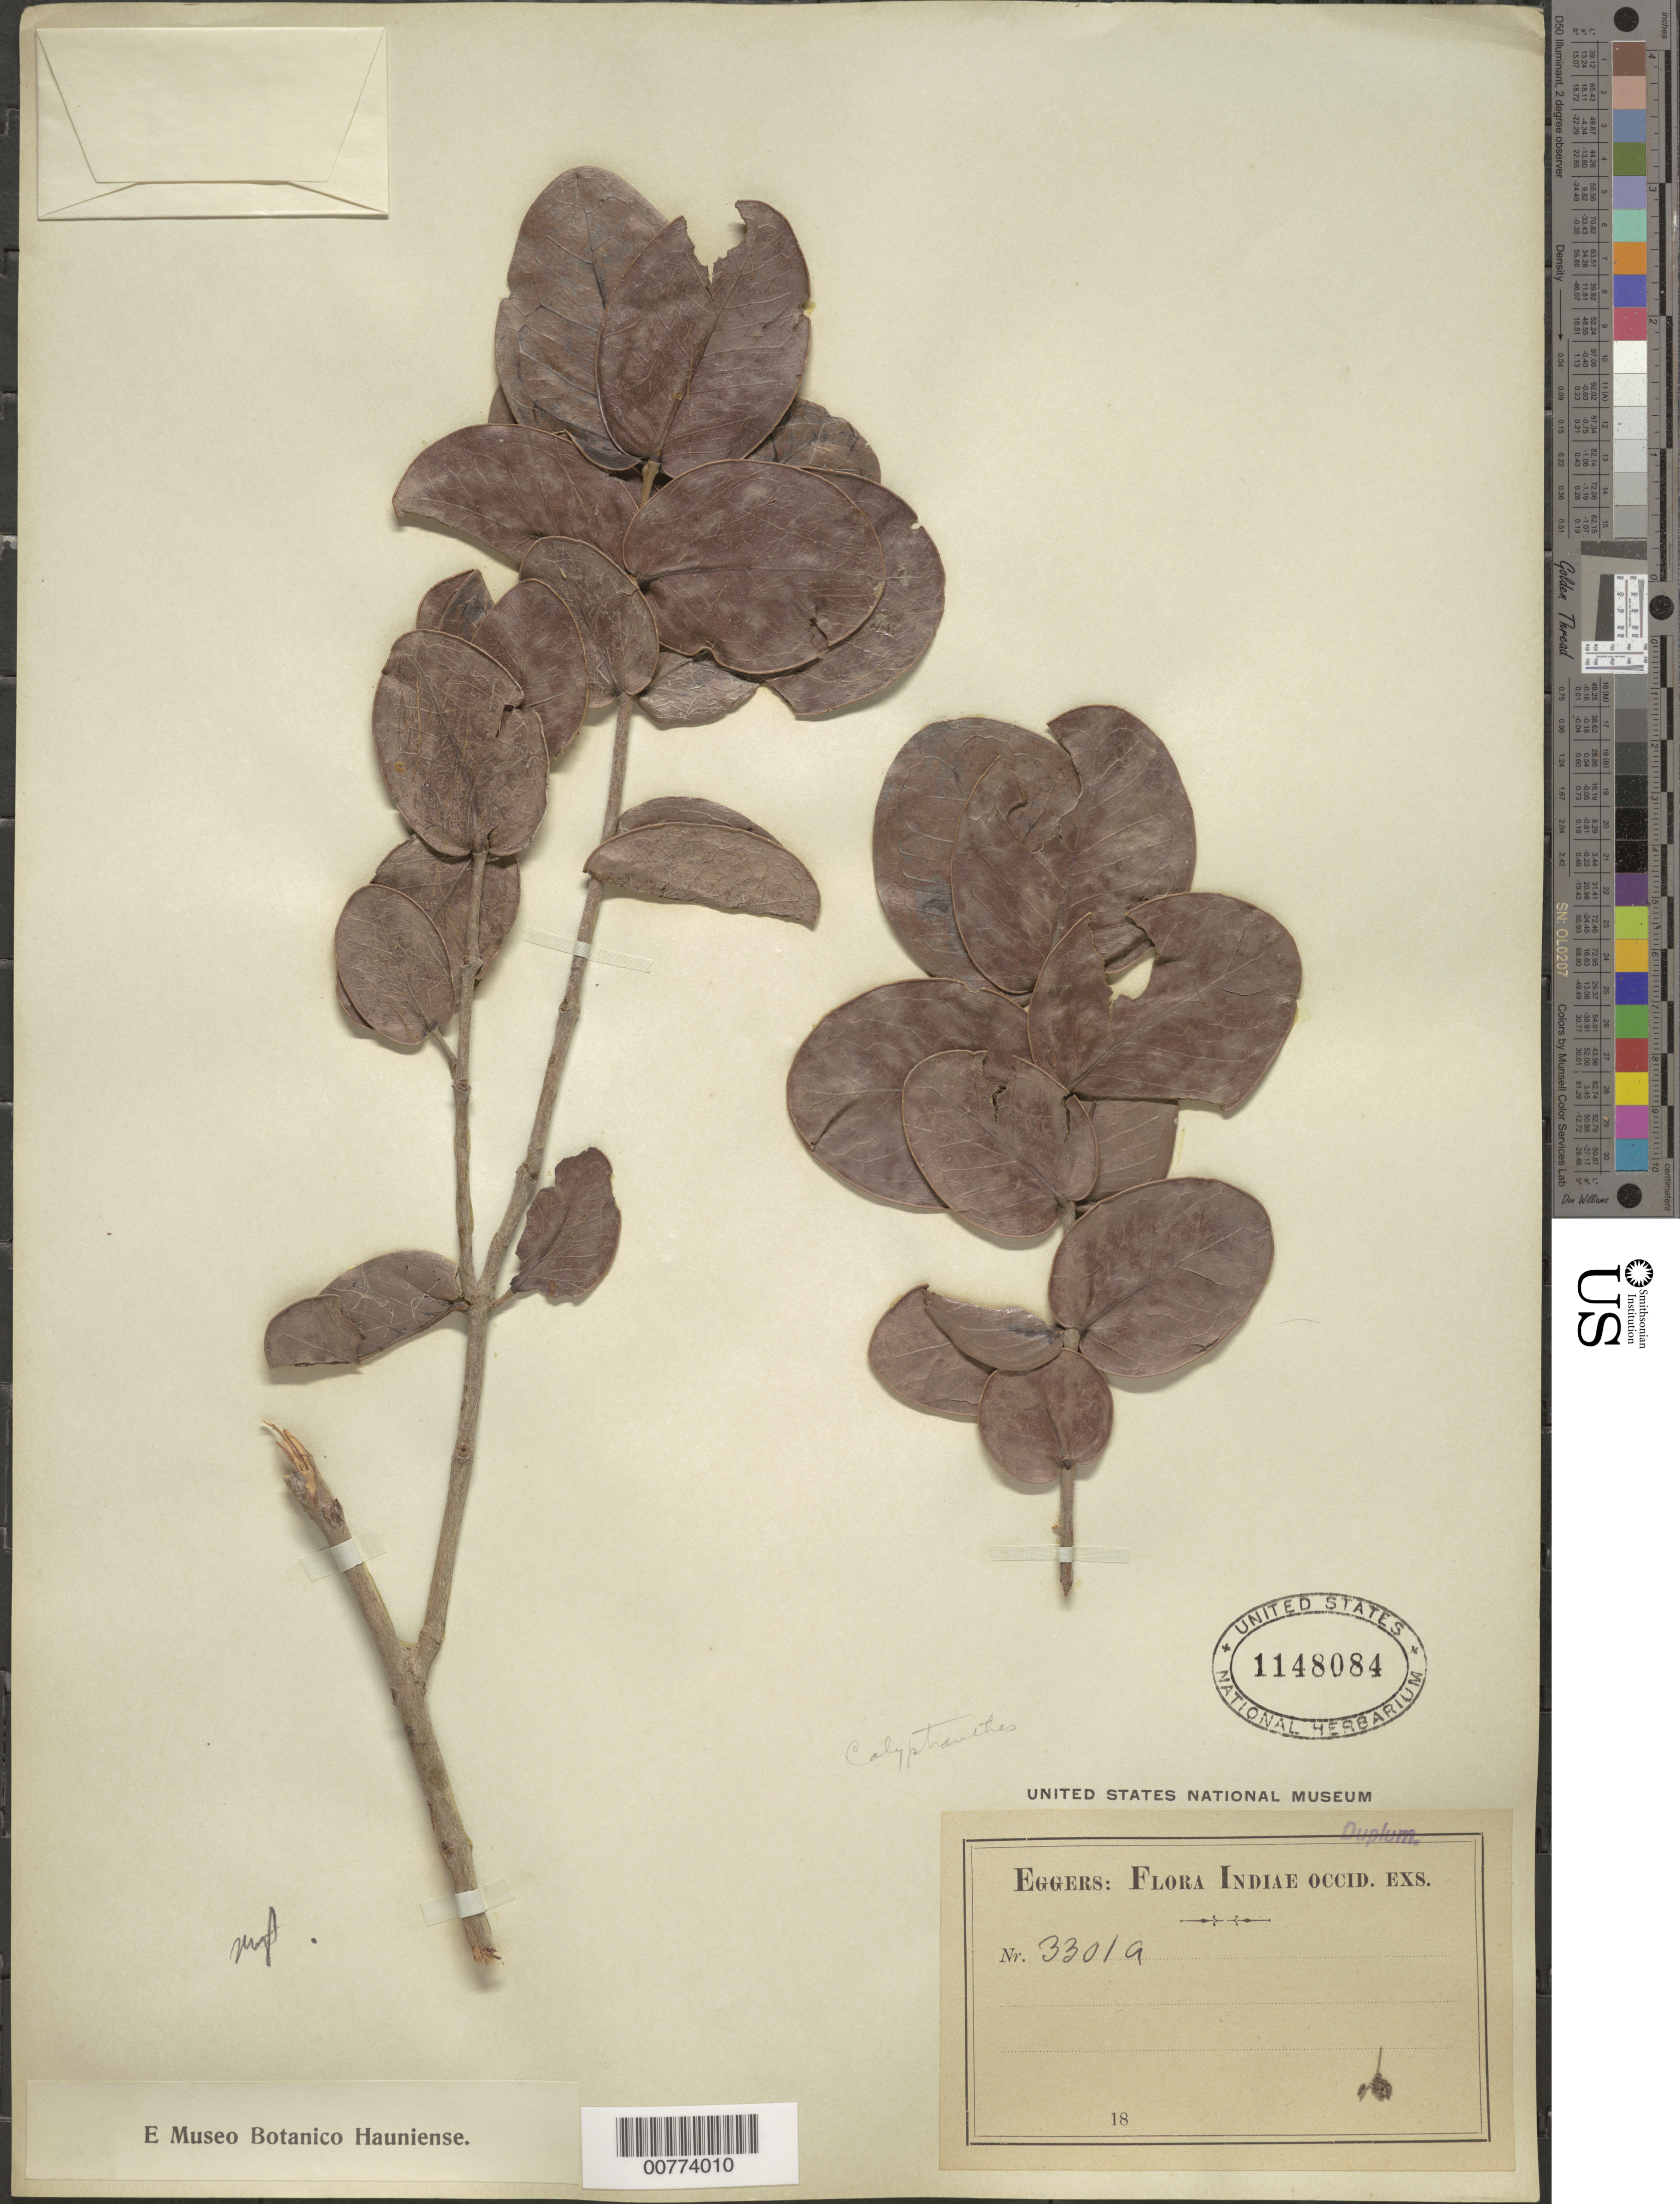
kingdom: Plantae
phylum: Tracheophyta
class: Magnoliopsida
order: Myrtales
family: Myrtaceae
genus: Eugenia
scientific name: Eugenia stirpiflora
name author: (O. Berg) Krug & Urb.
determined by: Acevedo-Rodriguez, P., (US), Smithsonian Institution - National Museum of Natural History (UNITED STATES)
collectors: H. F. A. von Eggers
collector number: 3301a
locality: sd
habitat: sd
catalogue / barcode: US 1148084